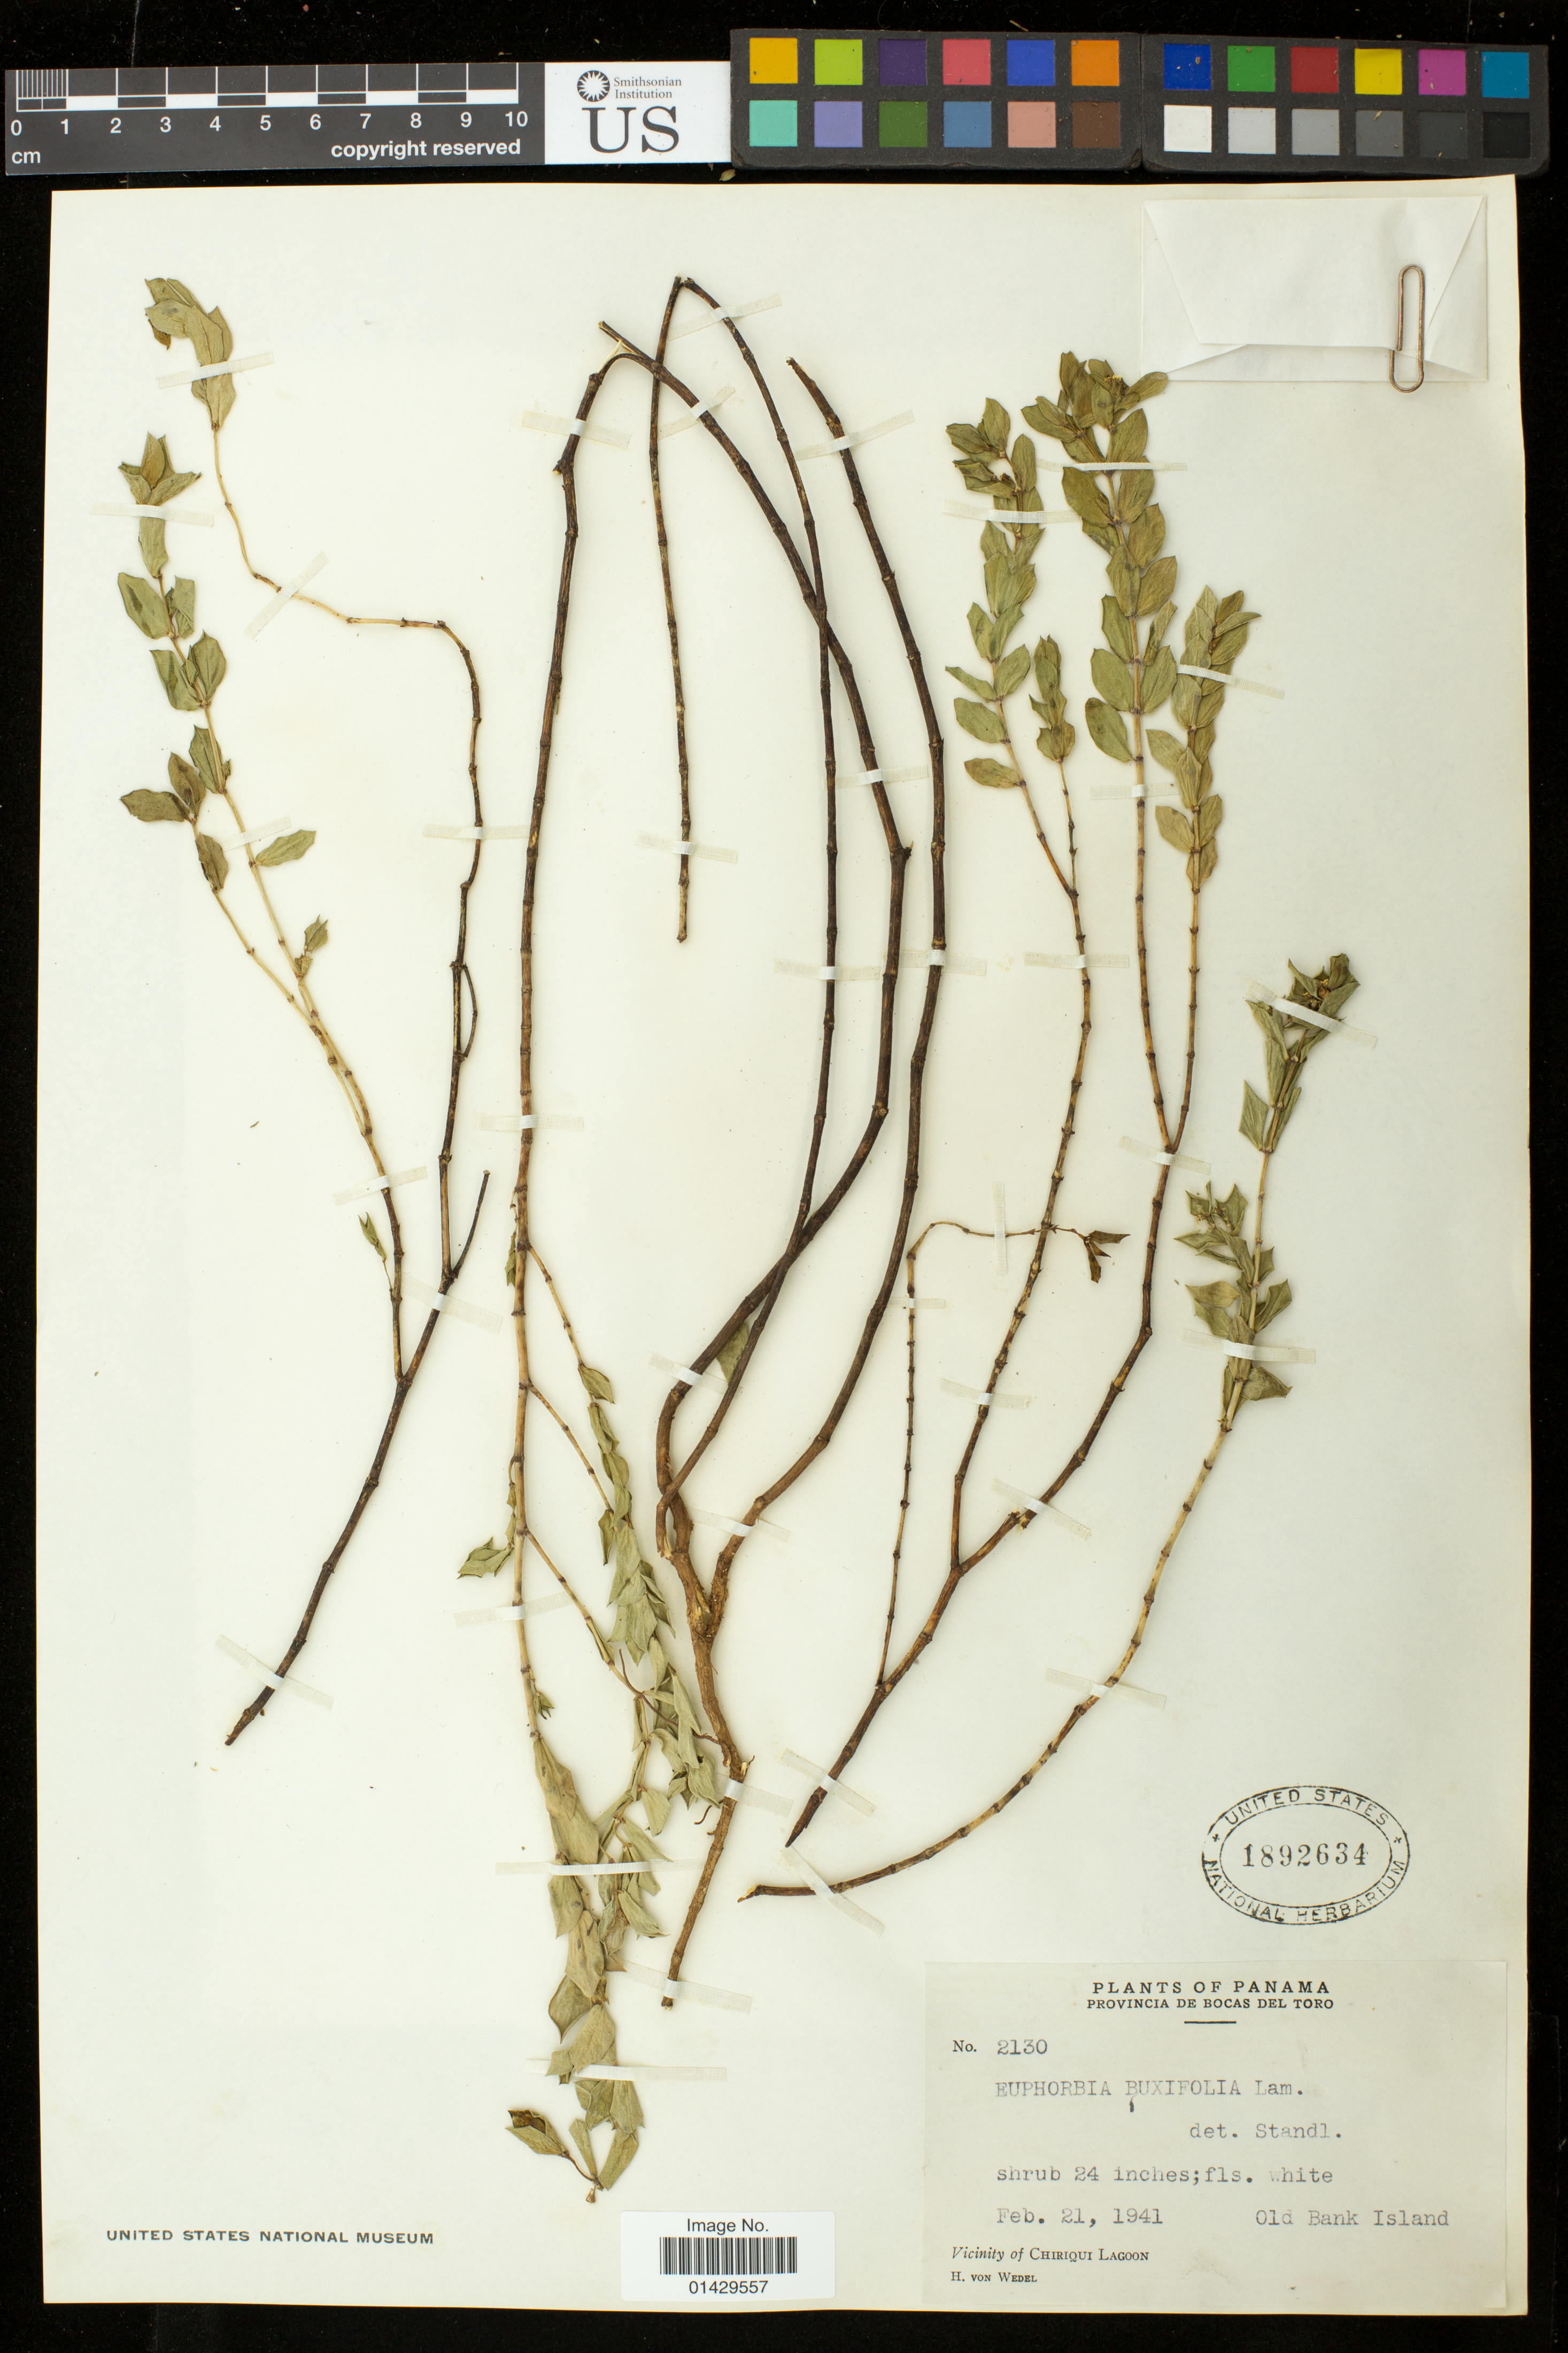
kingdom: Plantae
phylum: Tracheophyta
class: Magnoliopsida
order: Malpighiales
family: Euphorbiaceae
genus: Euphorbia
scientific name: Euphorbia mesembryanthemifolia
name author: Jacq.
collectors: H. von Wedel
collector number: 2130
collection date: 1941-02-21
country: Panama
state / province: Bocas del Toro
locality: Old Bank Island; Vicinity of Chiriqui Lagoon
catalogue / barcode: US 1892634